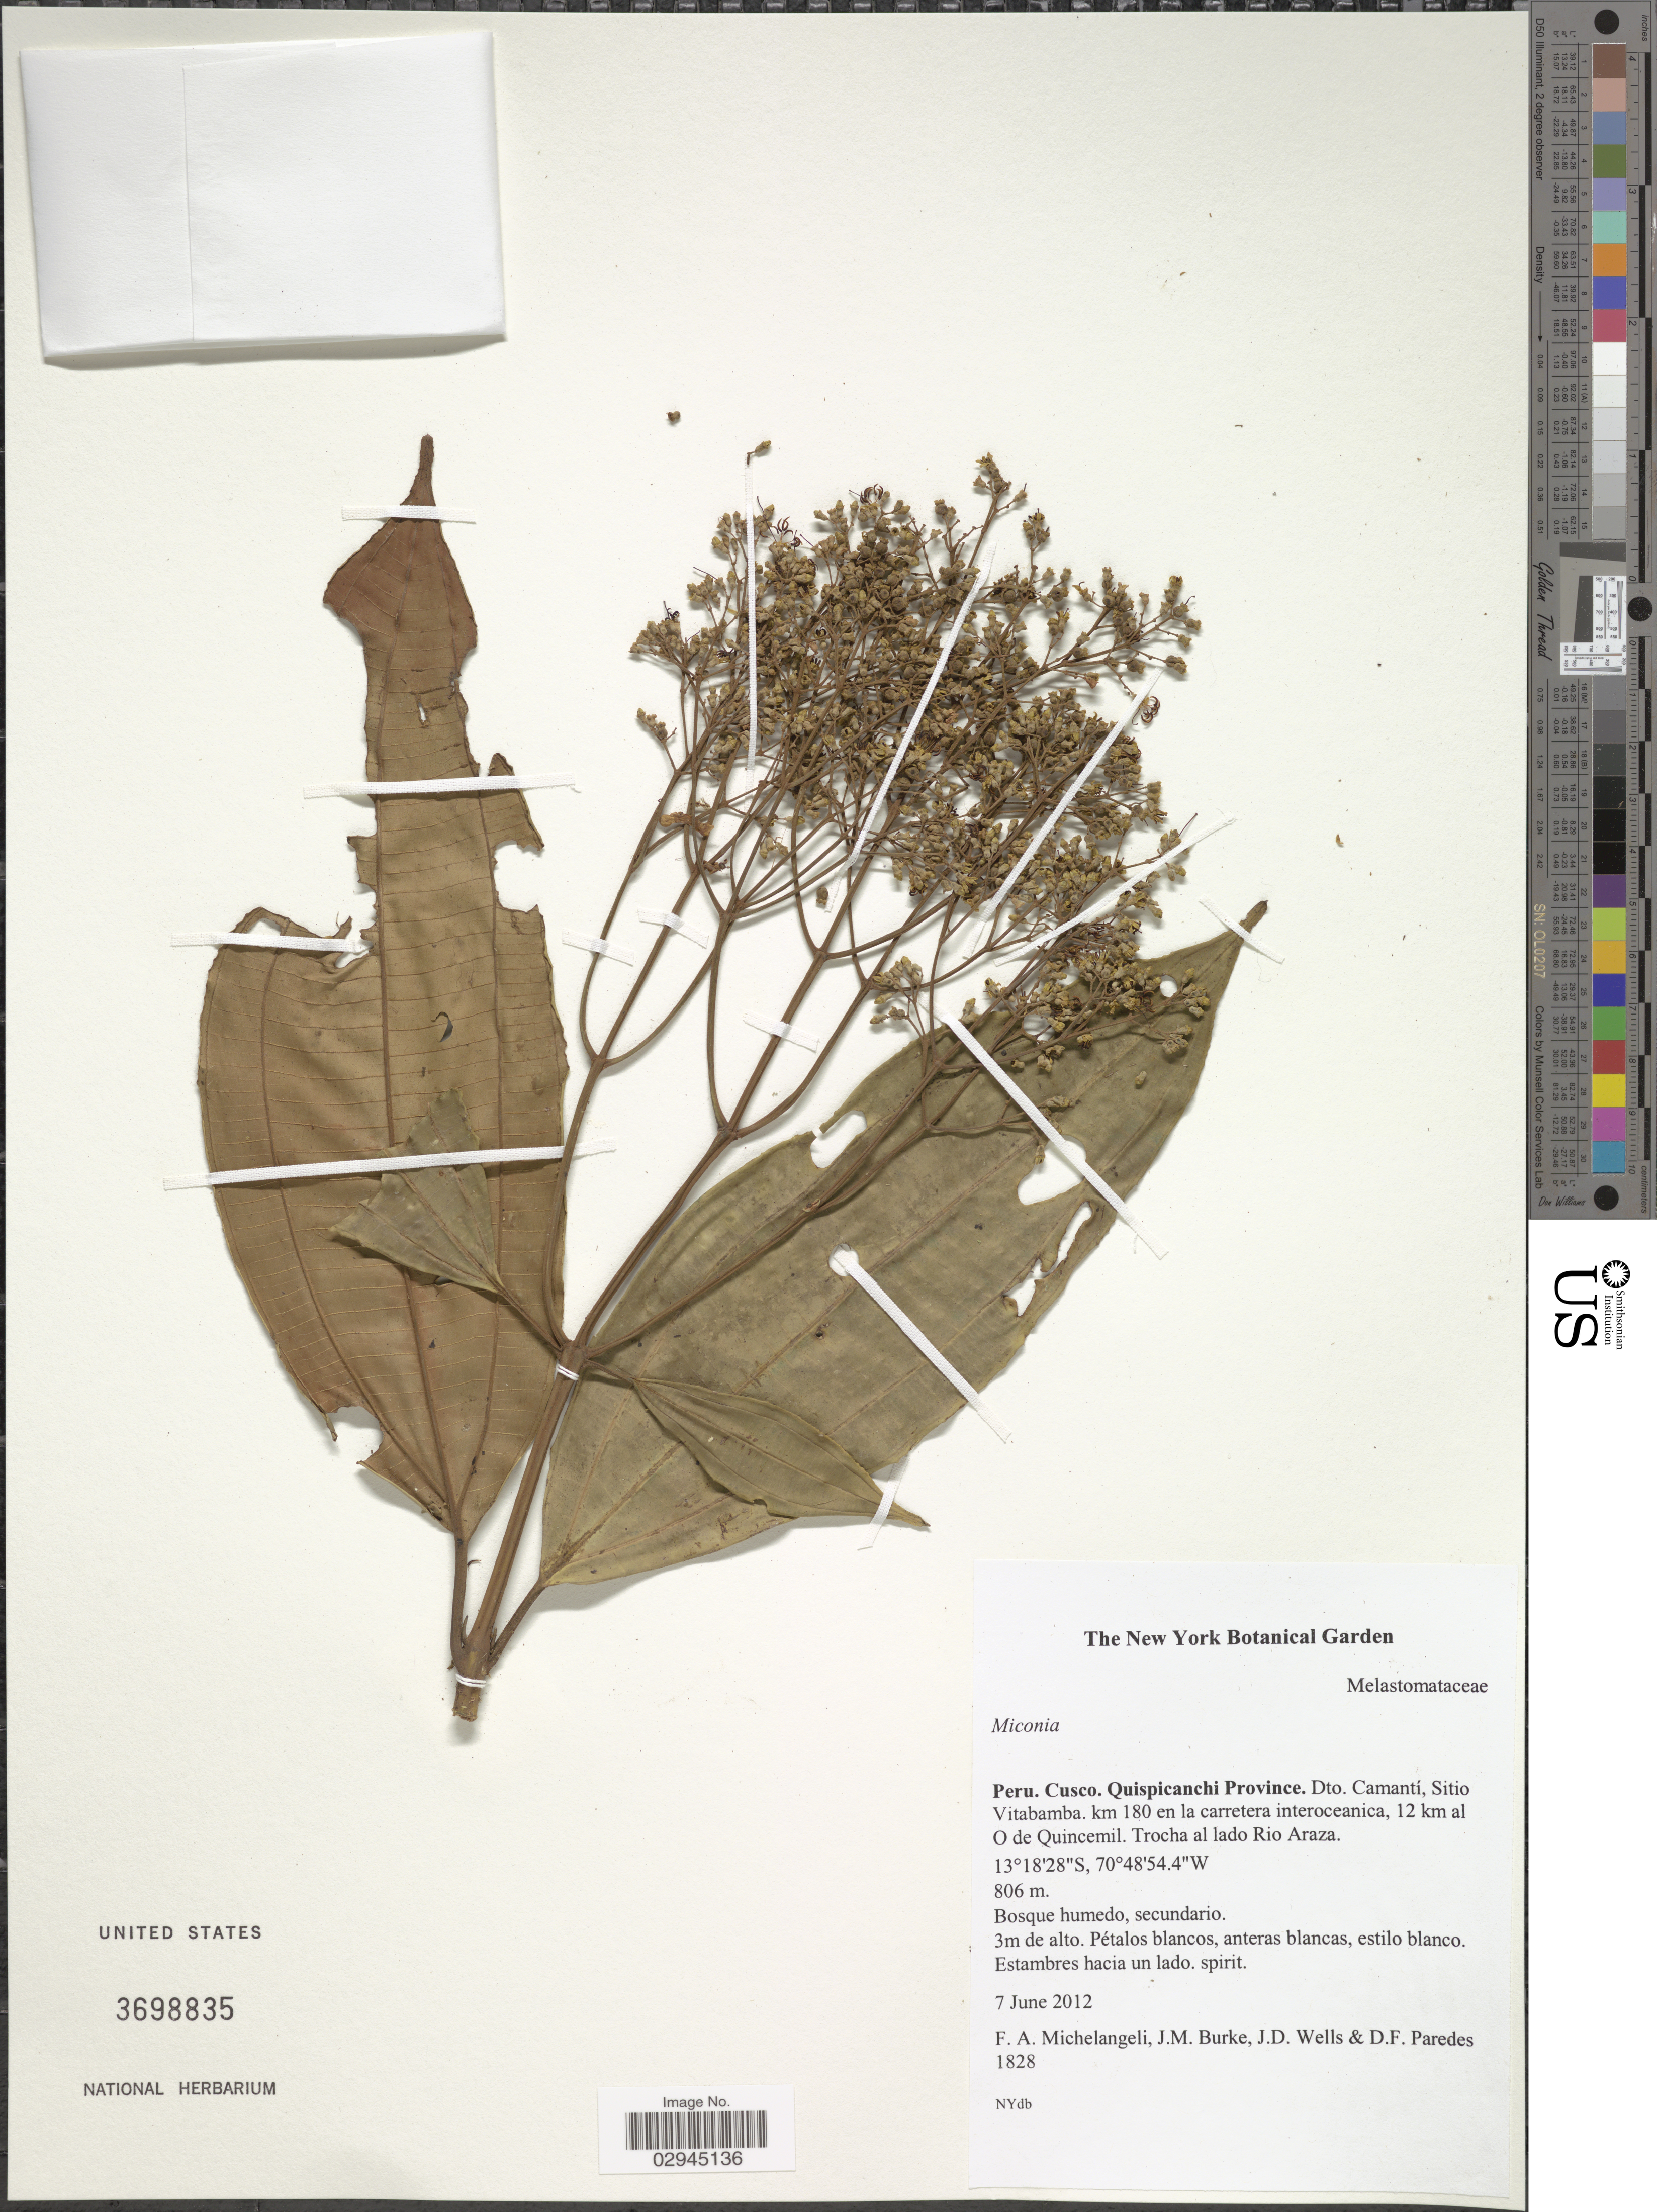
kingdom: Plantae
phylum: Tracheophyta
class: Magnoliopsida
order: Myrtales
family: Melastomataceae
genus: Miconia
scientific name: Miconia sp.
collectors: F. A. Michelangeli, Jac. M. Burke, J. Wells & D. Paredes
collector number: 1828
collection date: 2012-06-07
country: Peru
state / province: Cusco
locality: Quispicanchi Province. Dto. Camantí, Sitio Vitabamba. km 180 en la carretera interoceanica, 12 km al O de Quincemil. Trocha al lado Rio Araza.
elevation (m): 806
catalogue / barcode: US 3698835